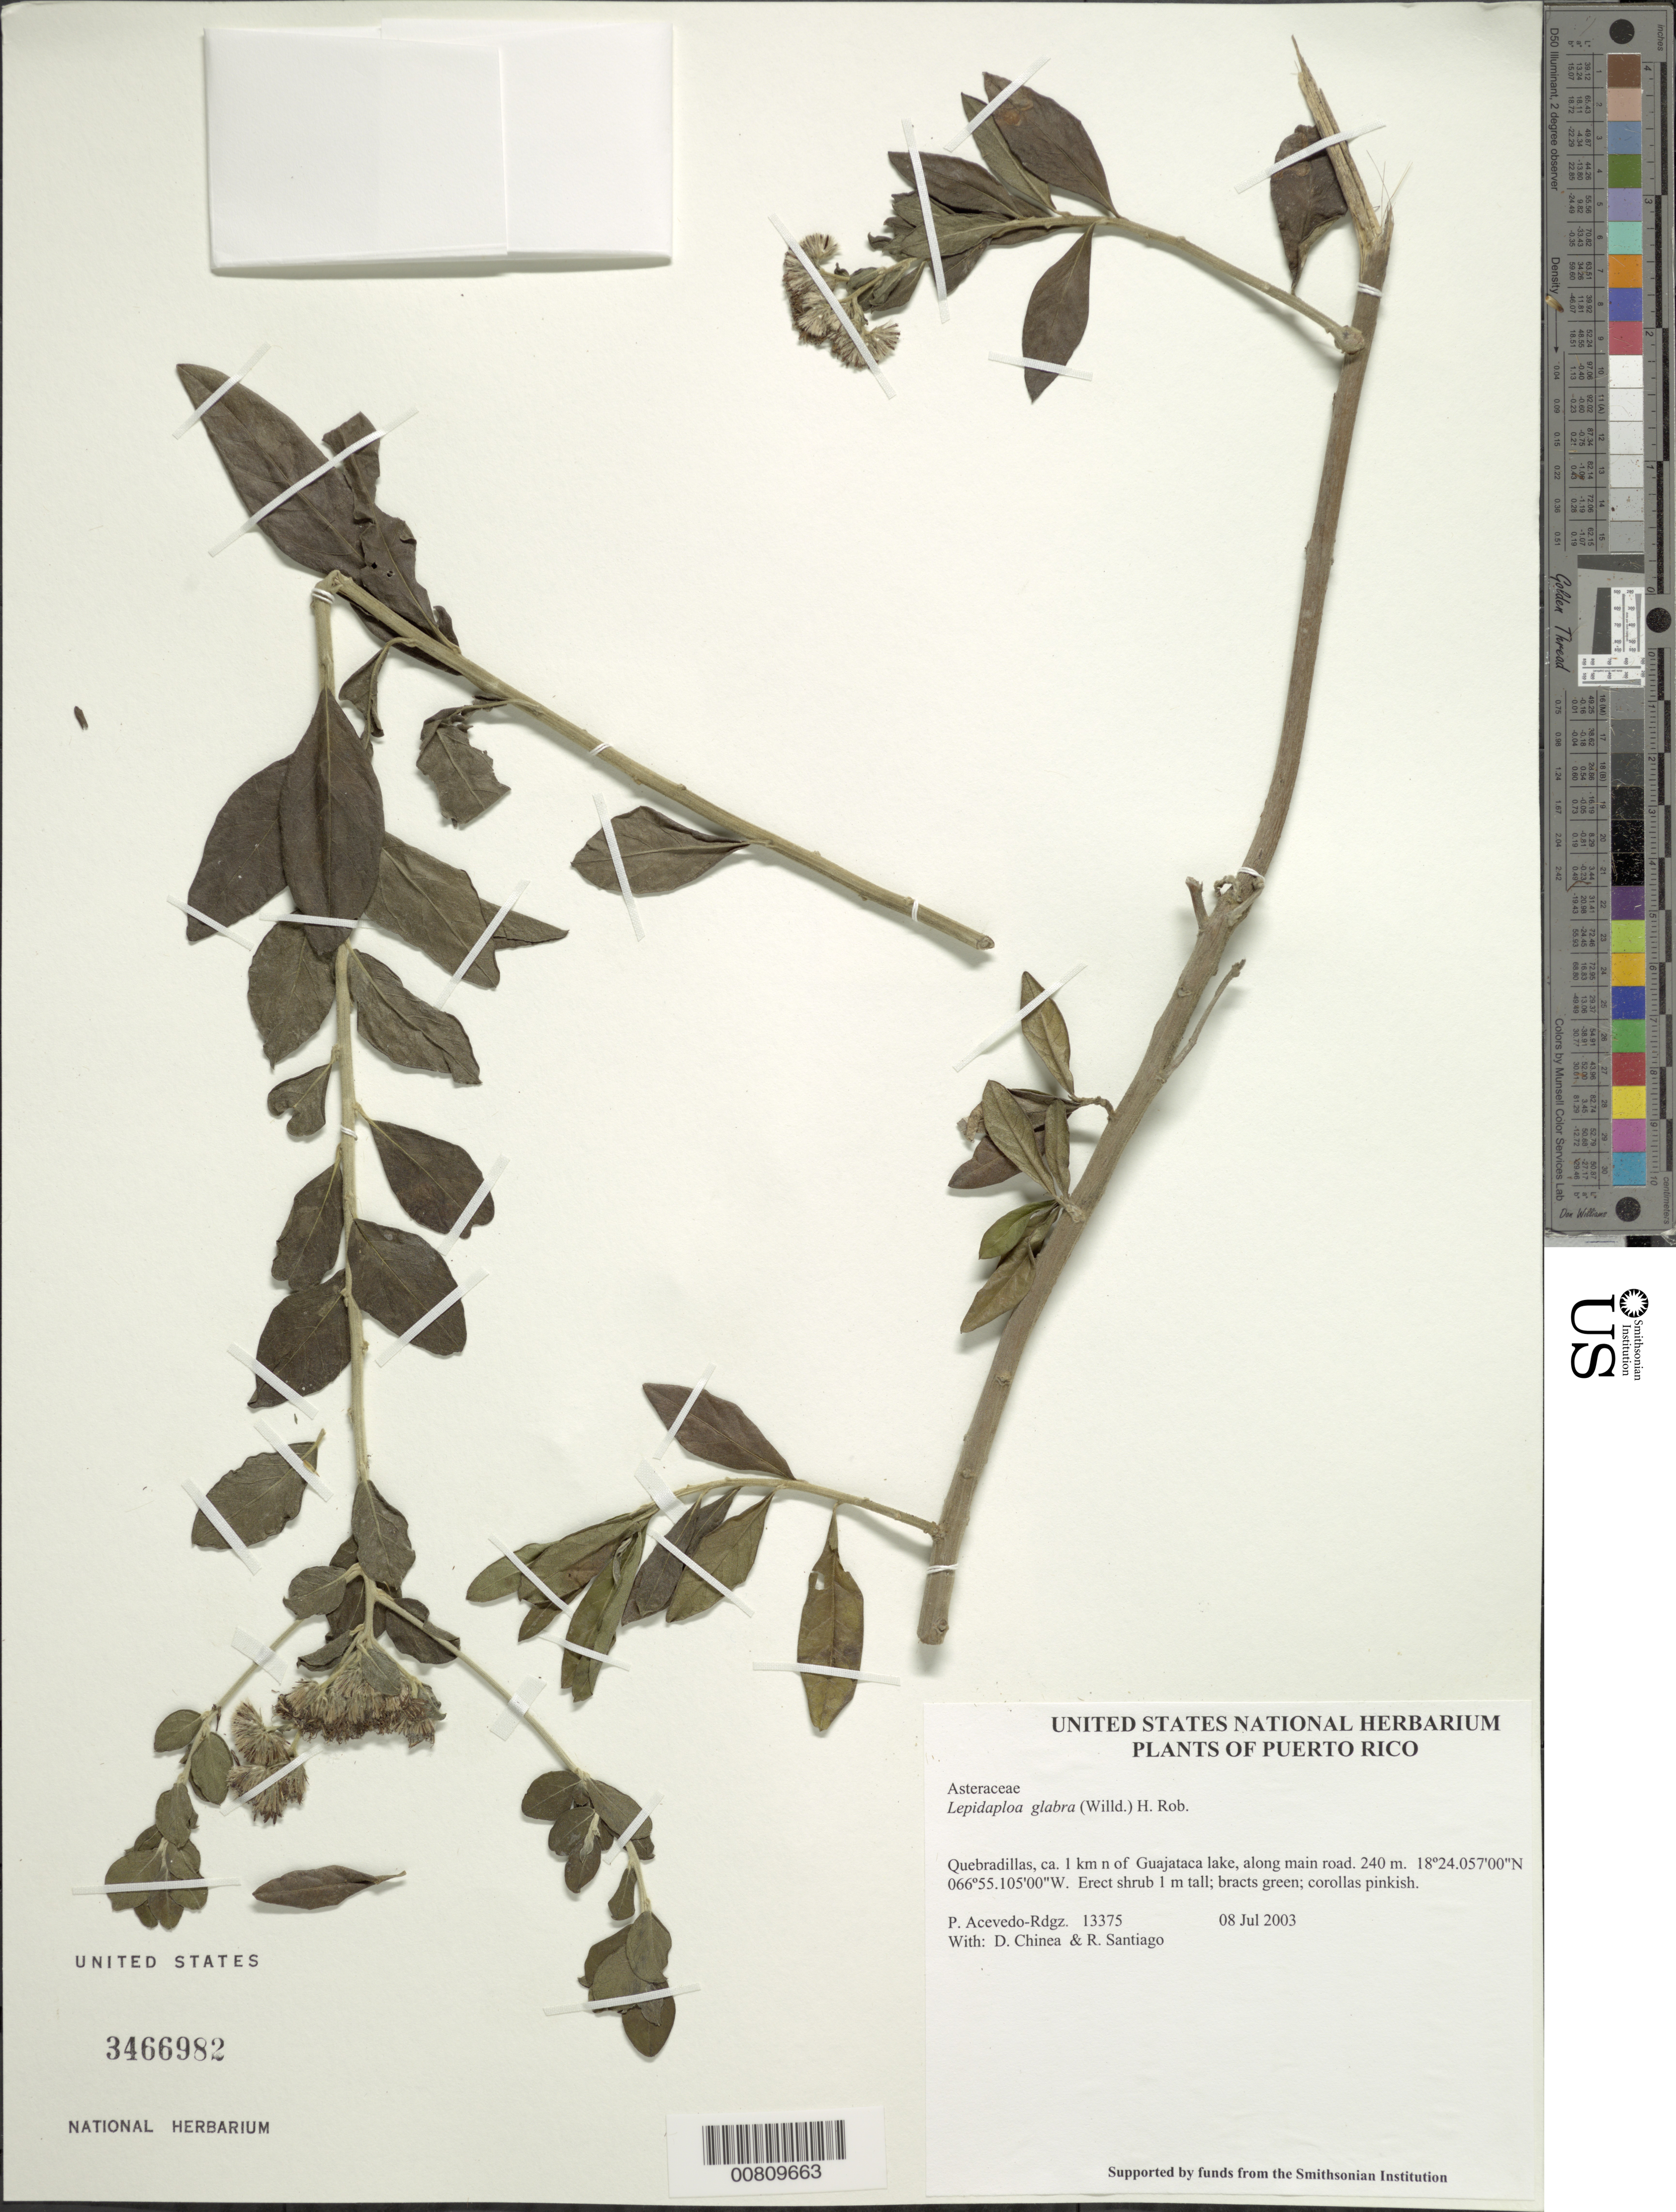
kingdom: Plantae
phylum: Tracheophyta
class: Magnoliopsida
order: Asterales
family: Asteraceae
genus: Lepidaploa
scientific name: Lepidaploa glabra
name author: (Willd.) H. Rob.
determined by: Acevedo-Rodríguez, P., (BOT), Smithsonian Institution - National Museum of Natural History (UNITED STATES)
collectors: P. Acevedo-Rodr., D. Chinea & R. Santiago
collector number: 13375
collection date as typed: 08 Jul 2003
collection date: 2003-07-08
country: Puerto Rico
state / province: Quebradillas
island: Puerto Rico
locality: Quebradillas, ca. 1 km n of Guajataca lake, along main road.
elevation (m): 240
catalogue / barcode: US 3466982